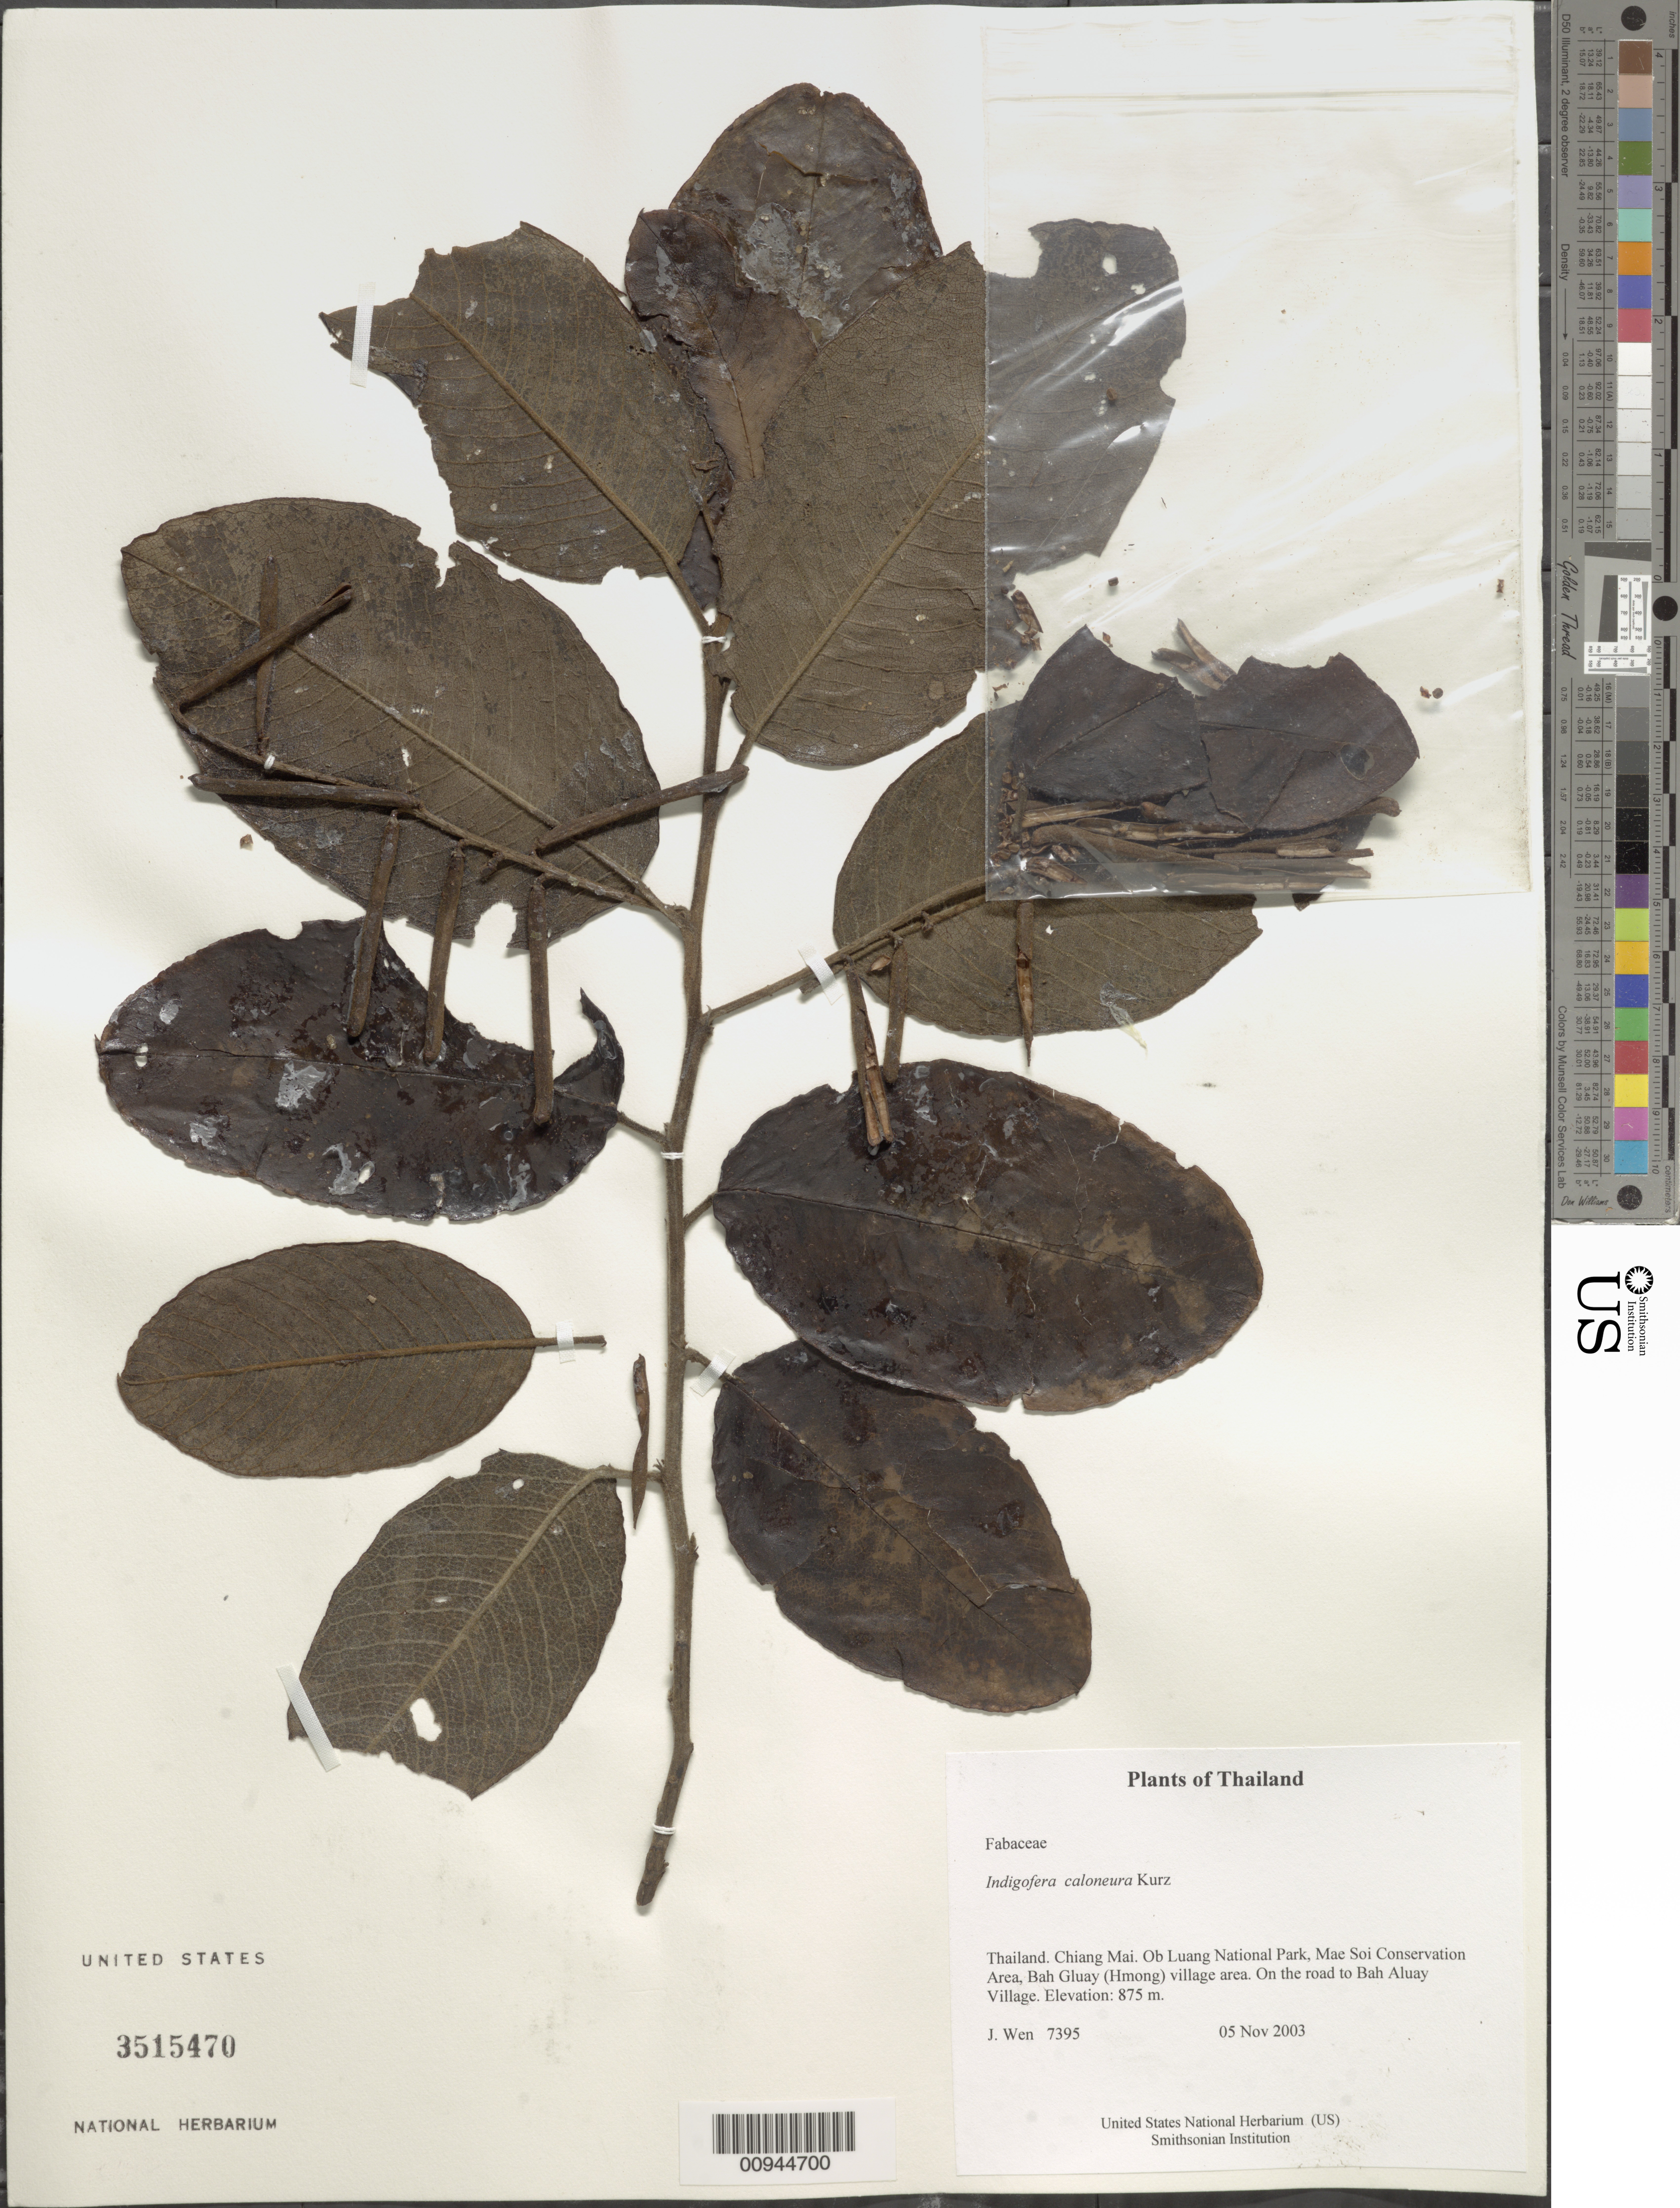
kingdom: Plantae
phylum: Tracheophyta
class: Magnoliopsida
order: Fabales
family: Fabaceae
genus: Indigofera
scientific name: Indigofera caloneura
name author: Kurz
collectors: J. Wen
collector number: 7395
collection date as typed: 05 Nov 2003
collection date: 2003-11-05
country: Thailand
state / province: Chiang Mai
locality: Ob Luang National Park, Mae Soi Conservation Area, Bah Gluay (Hmong) village area. On the road to Bah Aluay Village.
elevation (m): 875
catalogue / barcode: US 3515470